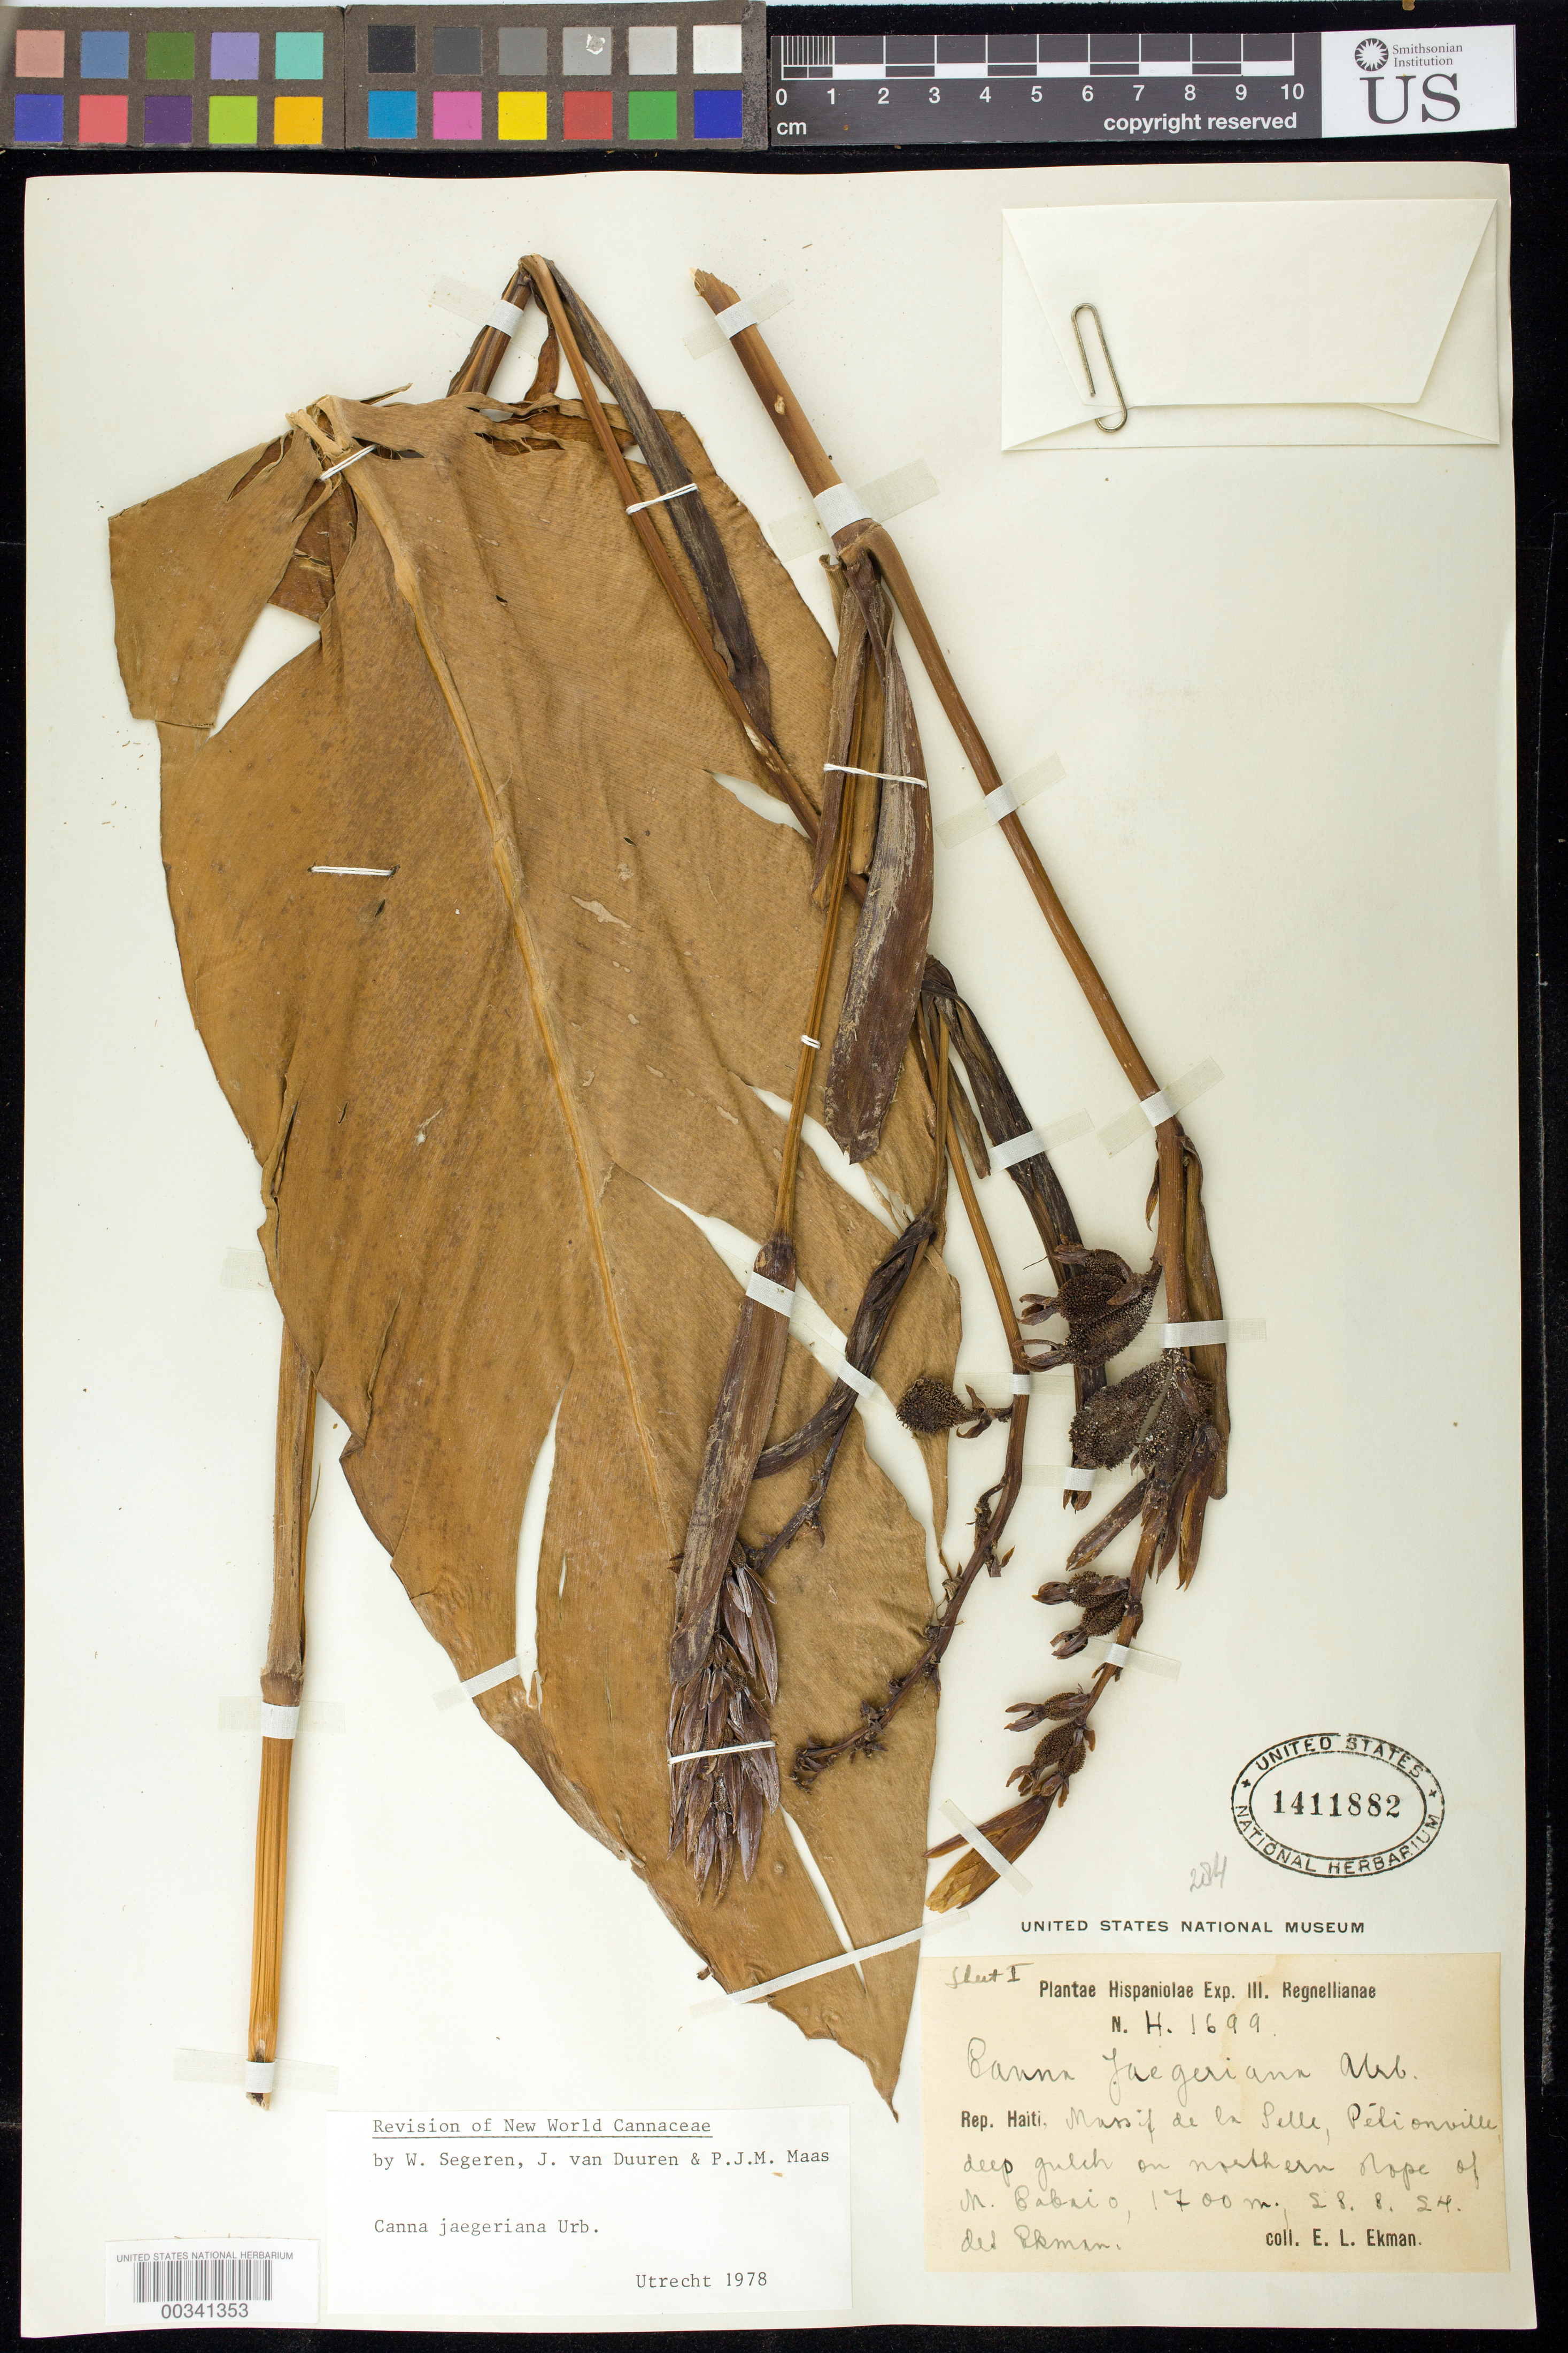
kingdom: Plantae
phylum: Tracheophyta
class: Liliopsida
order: Zingiberales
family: Cannaceae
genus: Canna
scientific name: Canna jaegeriana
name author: Urb.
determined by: Segeren, W.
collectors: E. L. Ekman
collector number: H.1699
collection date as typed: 28 Aug 1924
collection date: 1924-08-28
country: Haiti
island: Hispaniola Island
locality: Massif de la selle, petionville, deep gulch on northern slope of m. babaio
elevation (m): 1700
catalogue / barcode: US 1411882